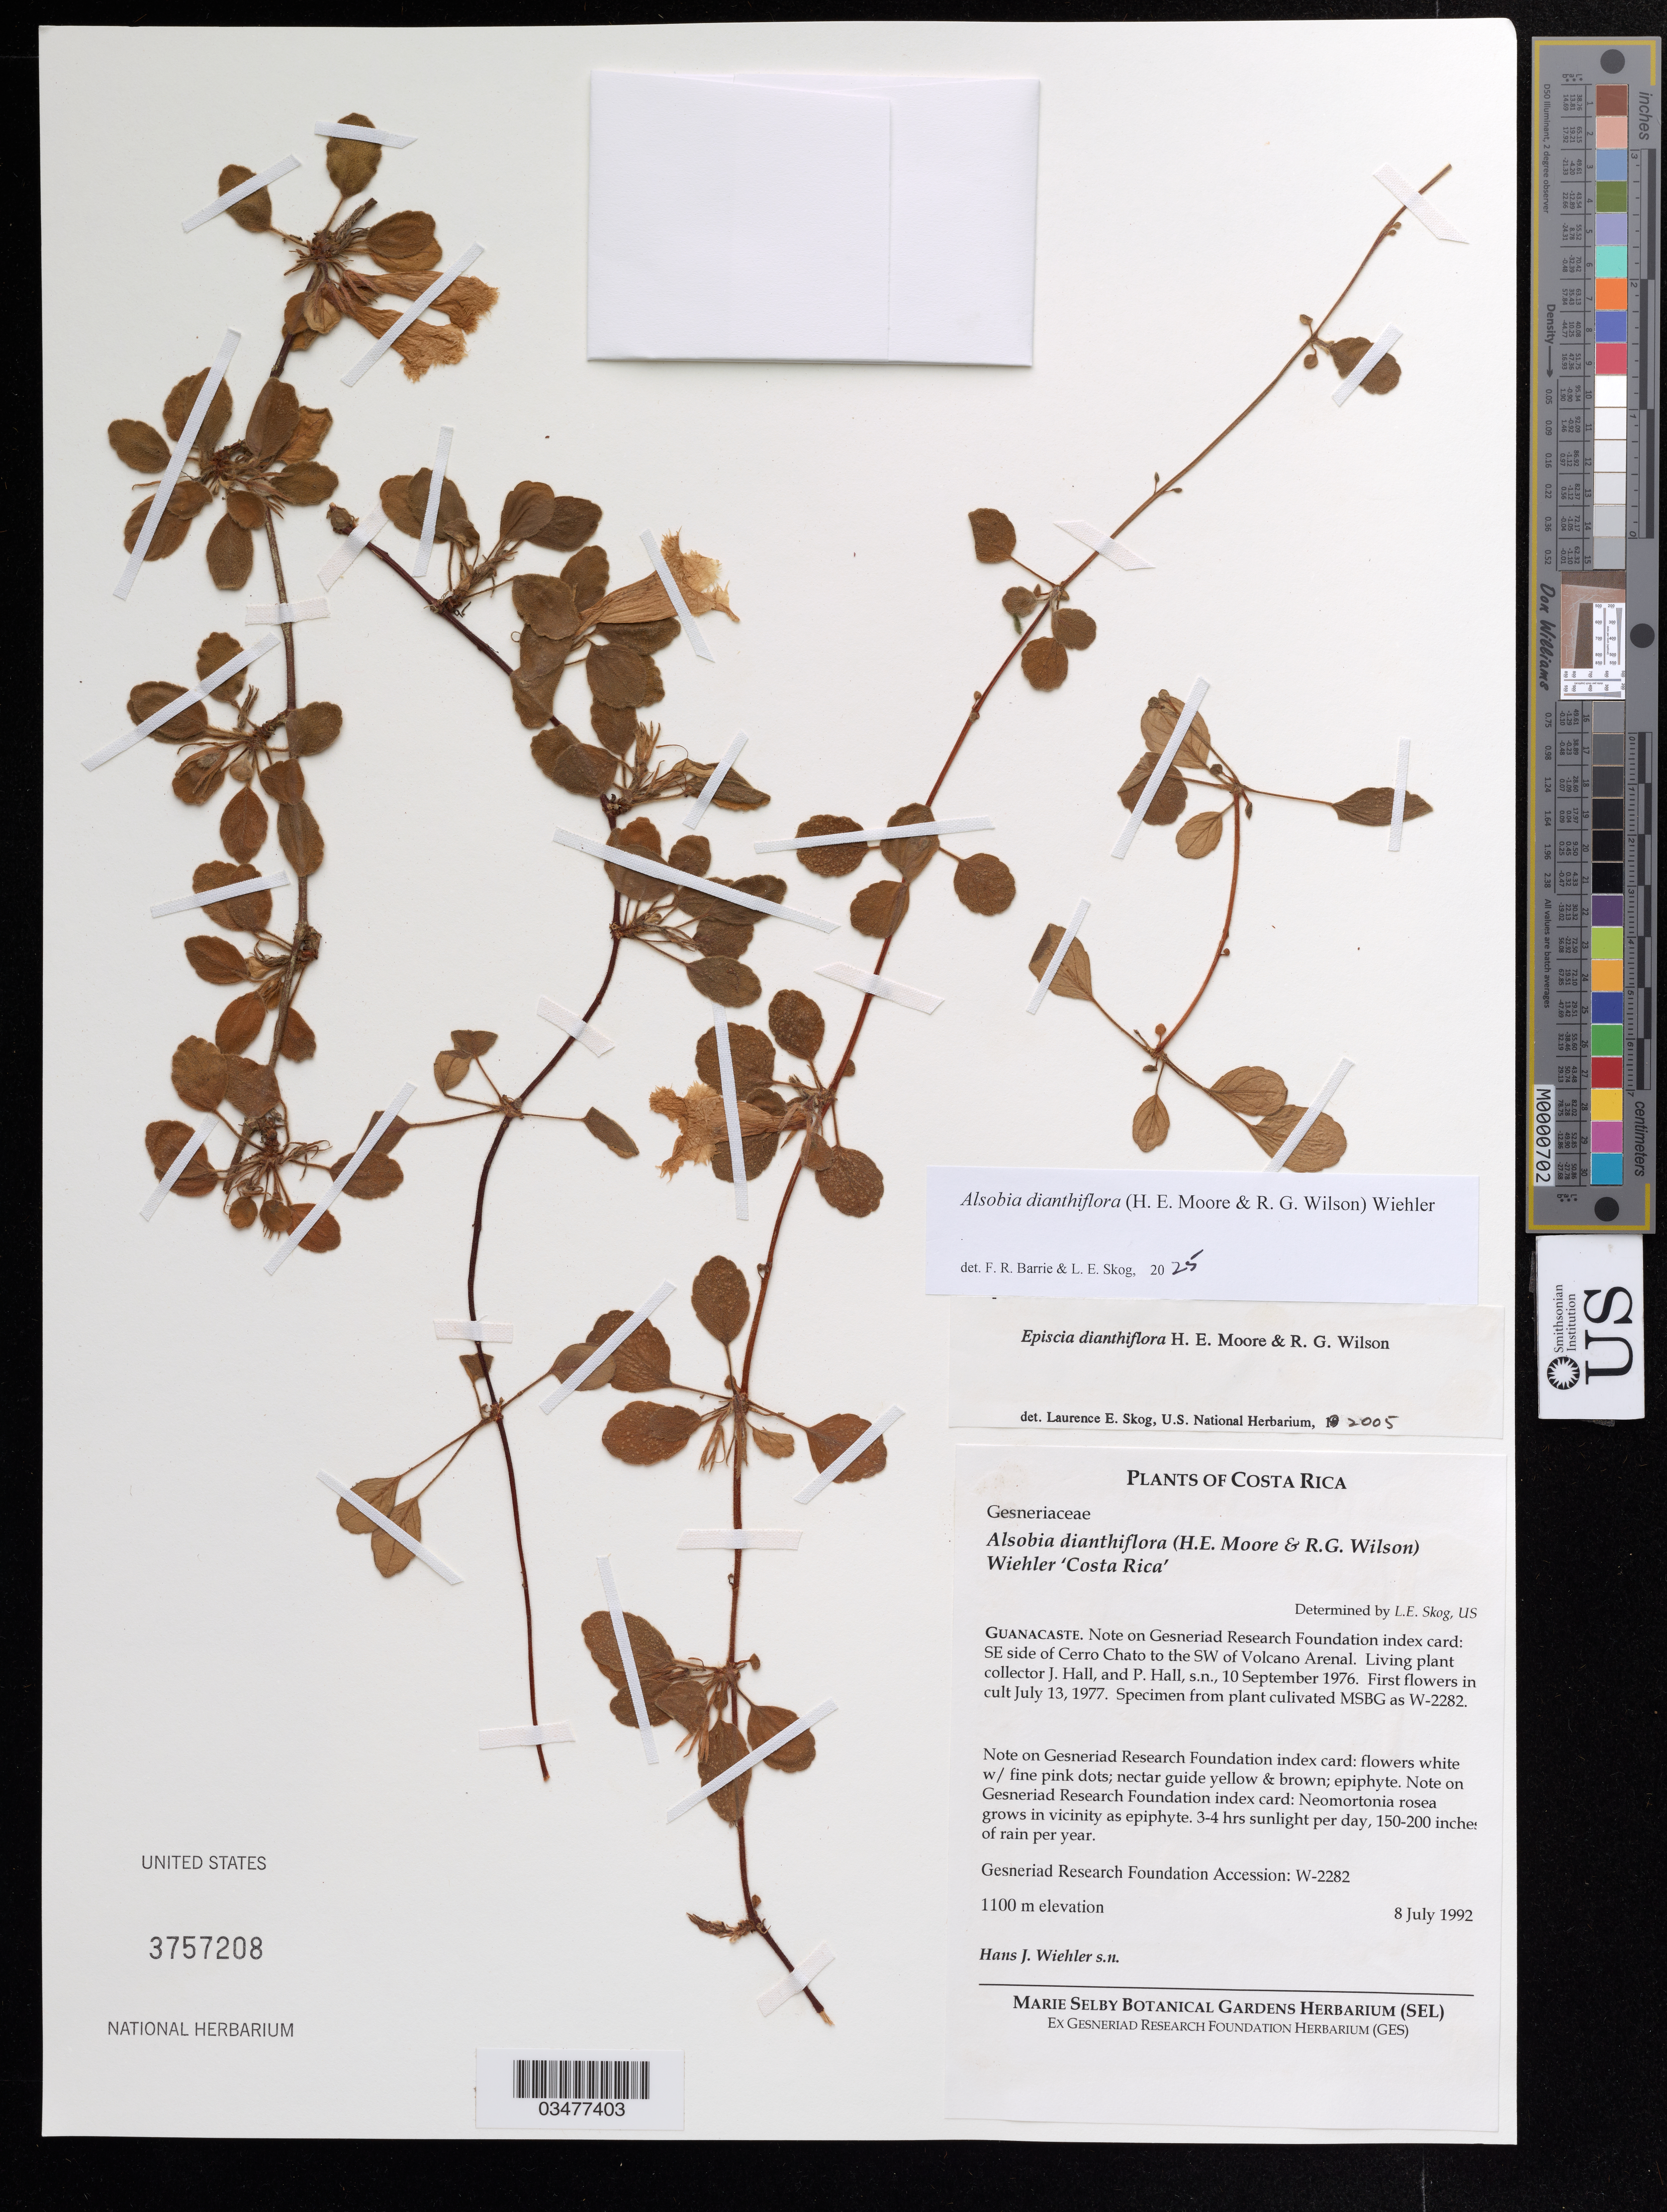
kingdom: Plantae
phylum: Tracheophyta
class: Magnoliopsida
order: Lamiales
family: Gesneriaceae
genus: Alsobia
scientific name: Alsobia dianthiflora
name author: (H.E. Moore & R.G. Wilson) Wiehler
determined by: Barrie, F. R.; Skog, Laurence E.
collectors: H. J. Wiehler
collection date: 1992-07-08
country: United States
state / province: Florida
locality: MSBG as W-2282. Gesneriad Research Foundation Accession: W-2282.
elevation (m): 1100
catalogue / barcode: US 3757208